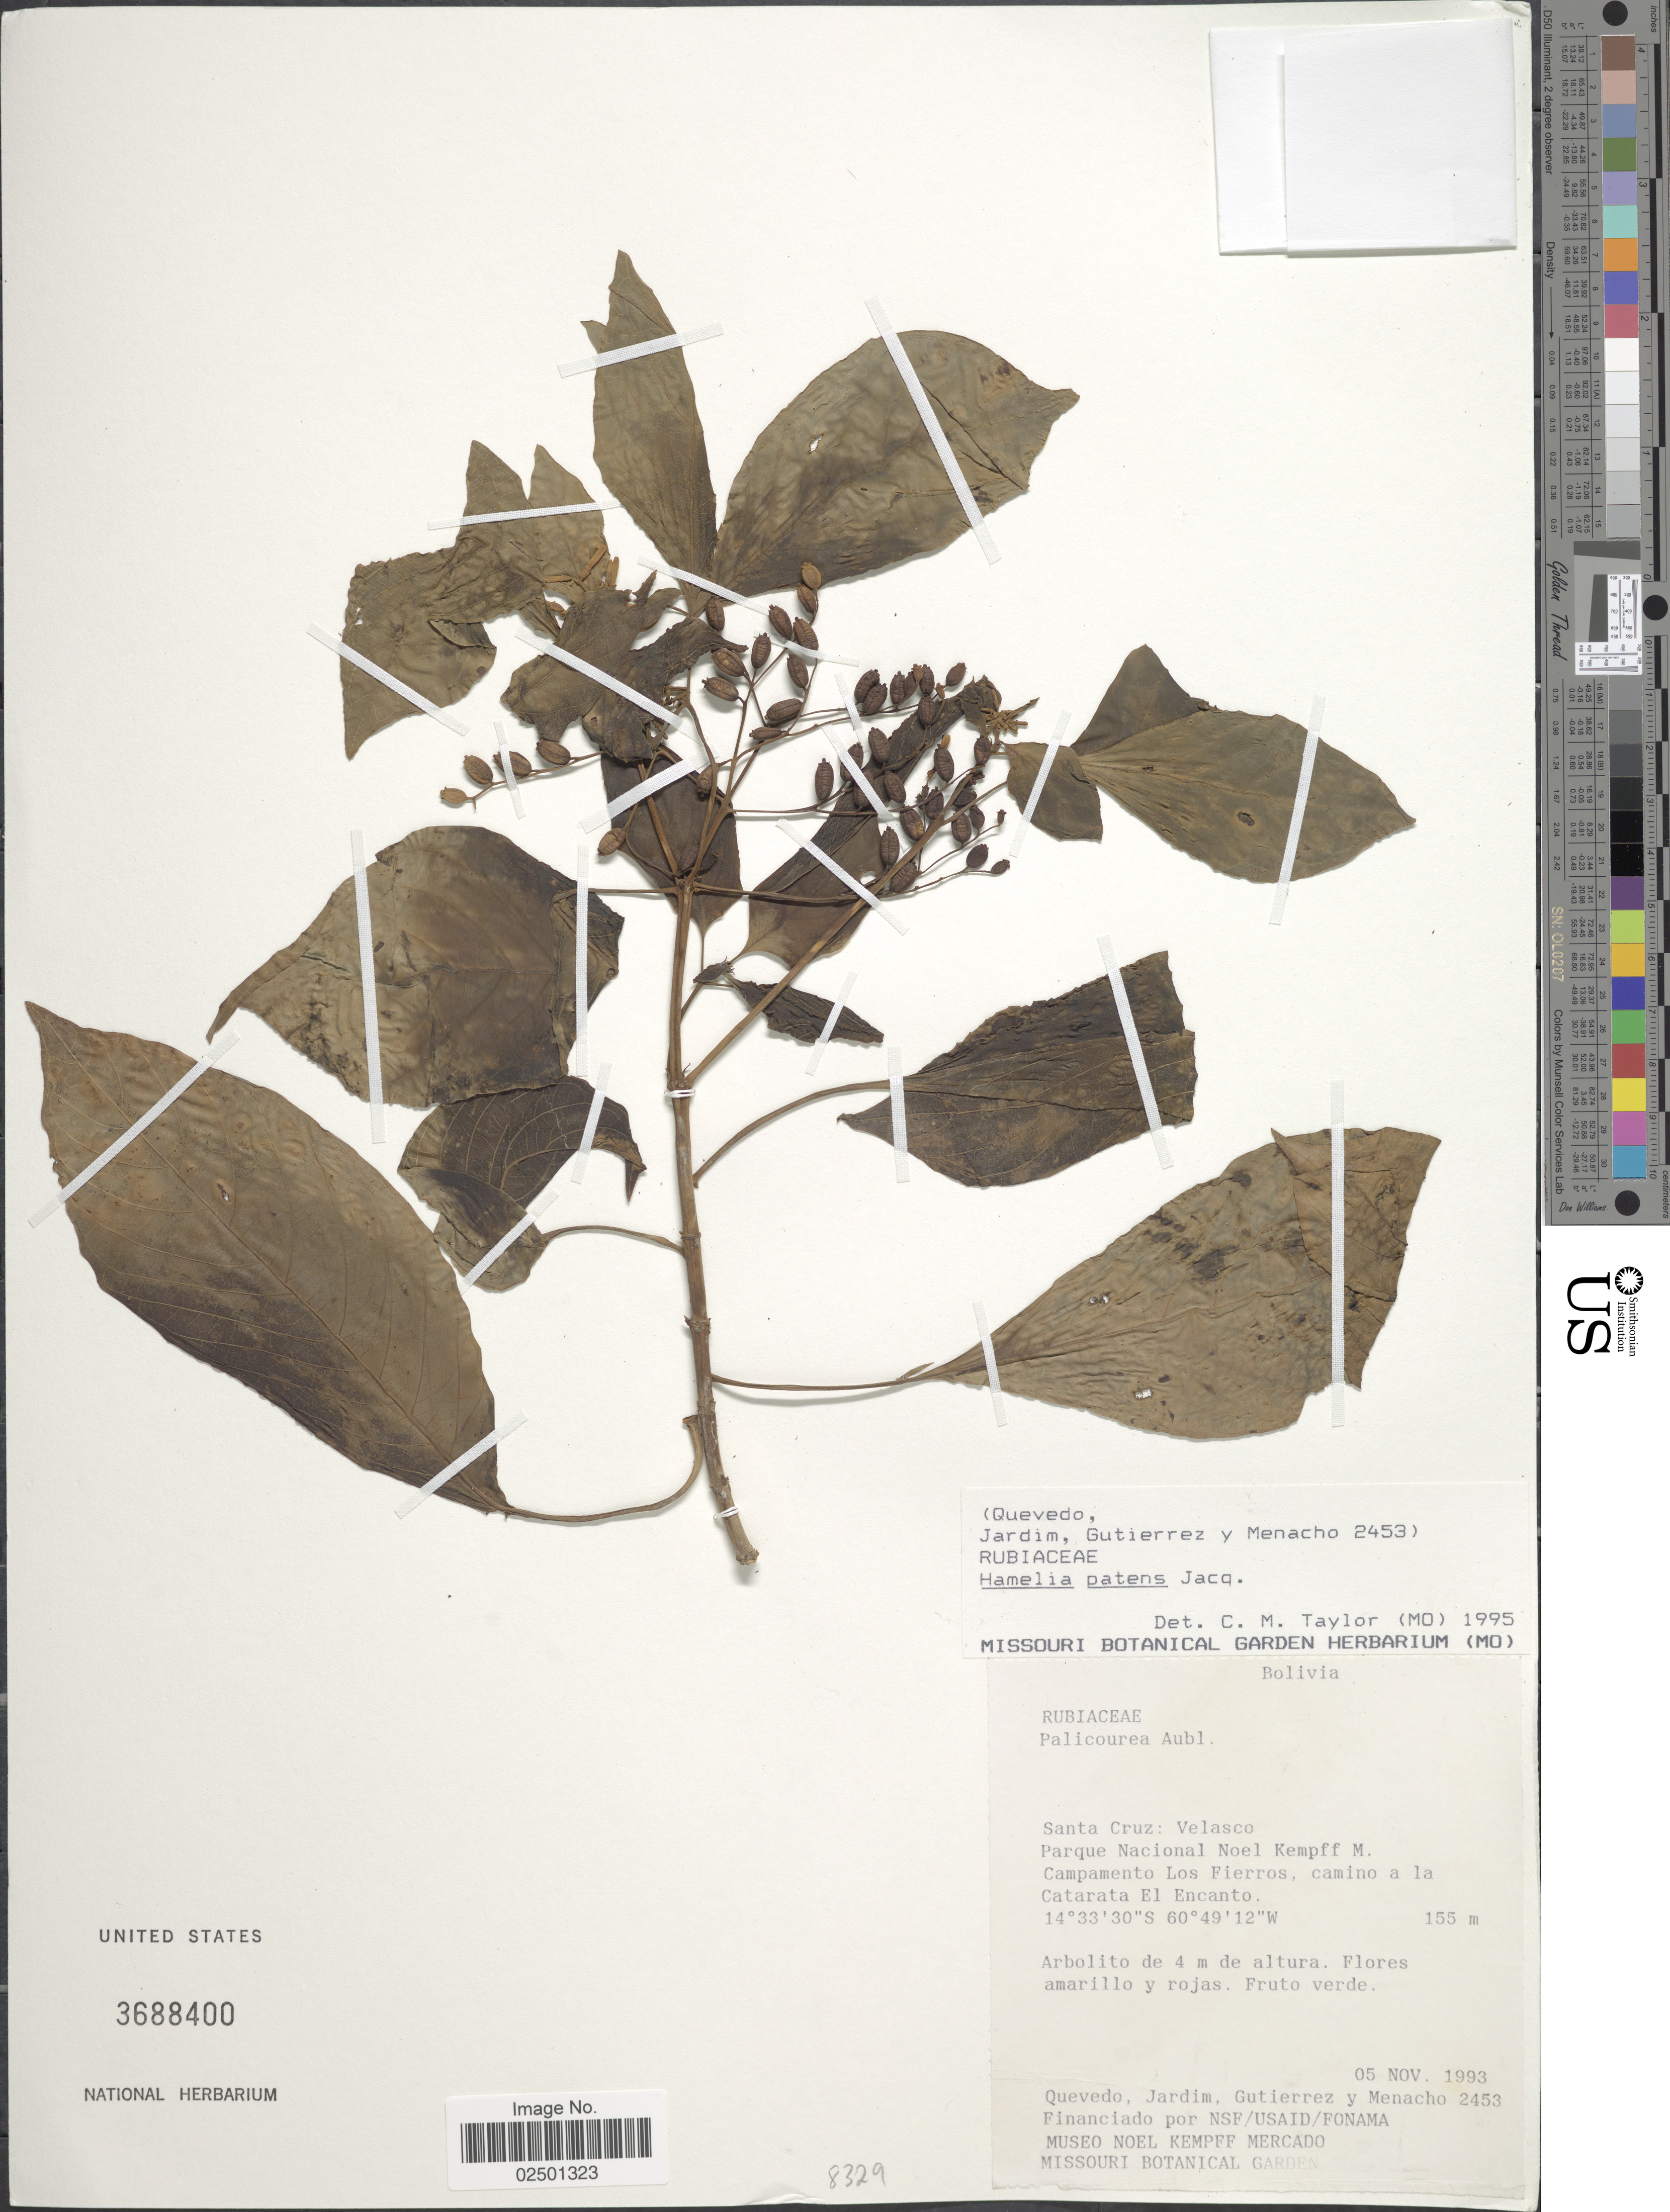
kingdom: Plantae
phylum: Tracheophyta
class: Magnoliopsida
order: Gentianales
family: Rubiaceae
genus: Hamelia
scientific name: Hamelia patens var. patens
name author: Jacq.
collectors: R. Quevedo, Jardim, --, -. Gutierrez & Menacho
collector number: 2453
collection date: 1993-11-05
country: Bolivia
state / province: Santa Cruz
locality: Velasco. Parque Nacional Noel Kempff M. Campamento Los Fierros, camino a la Catarata El Encanto.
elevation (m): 155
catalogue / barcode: US 3688400